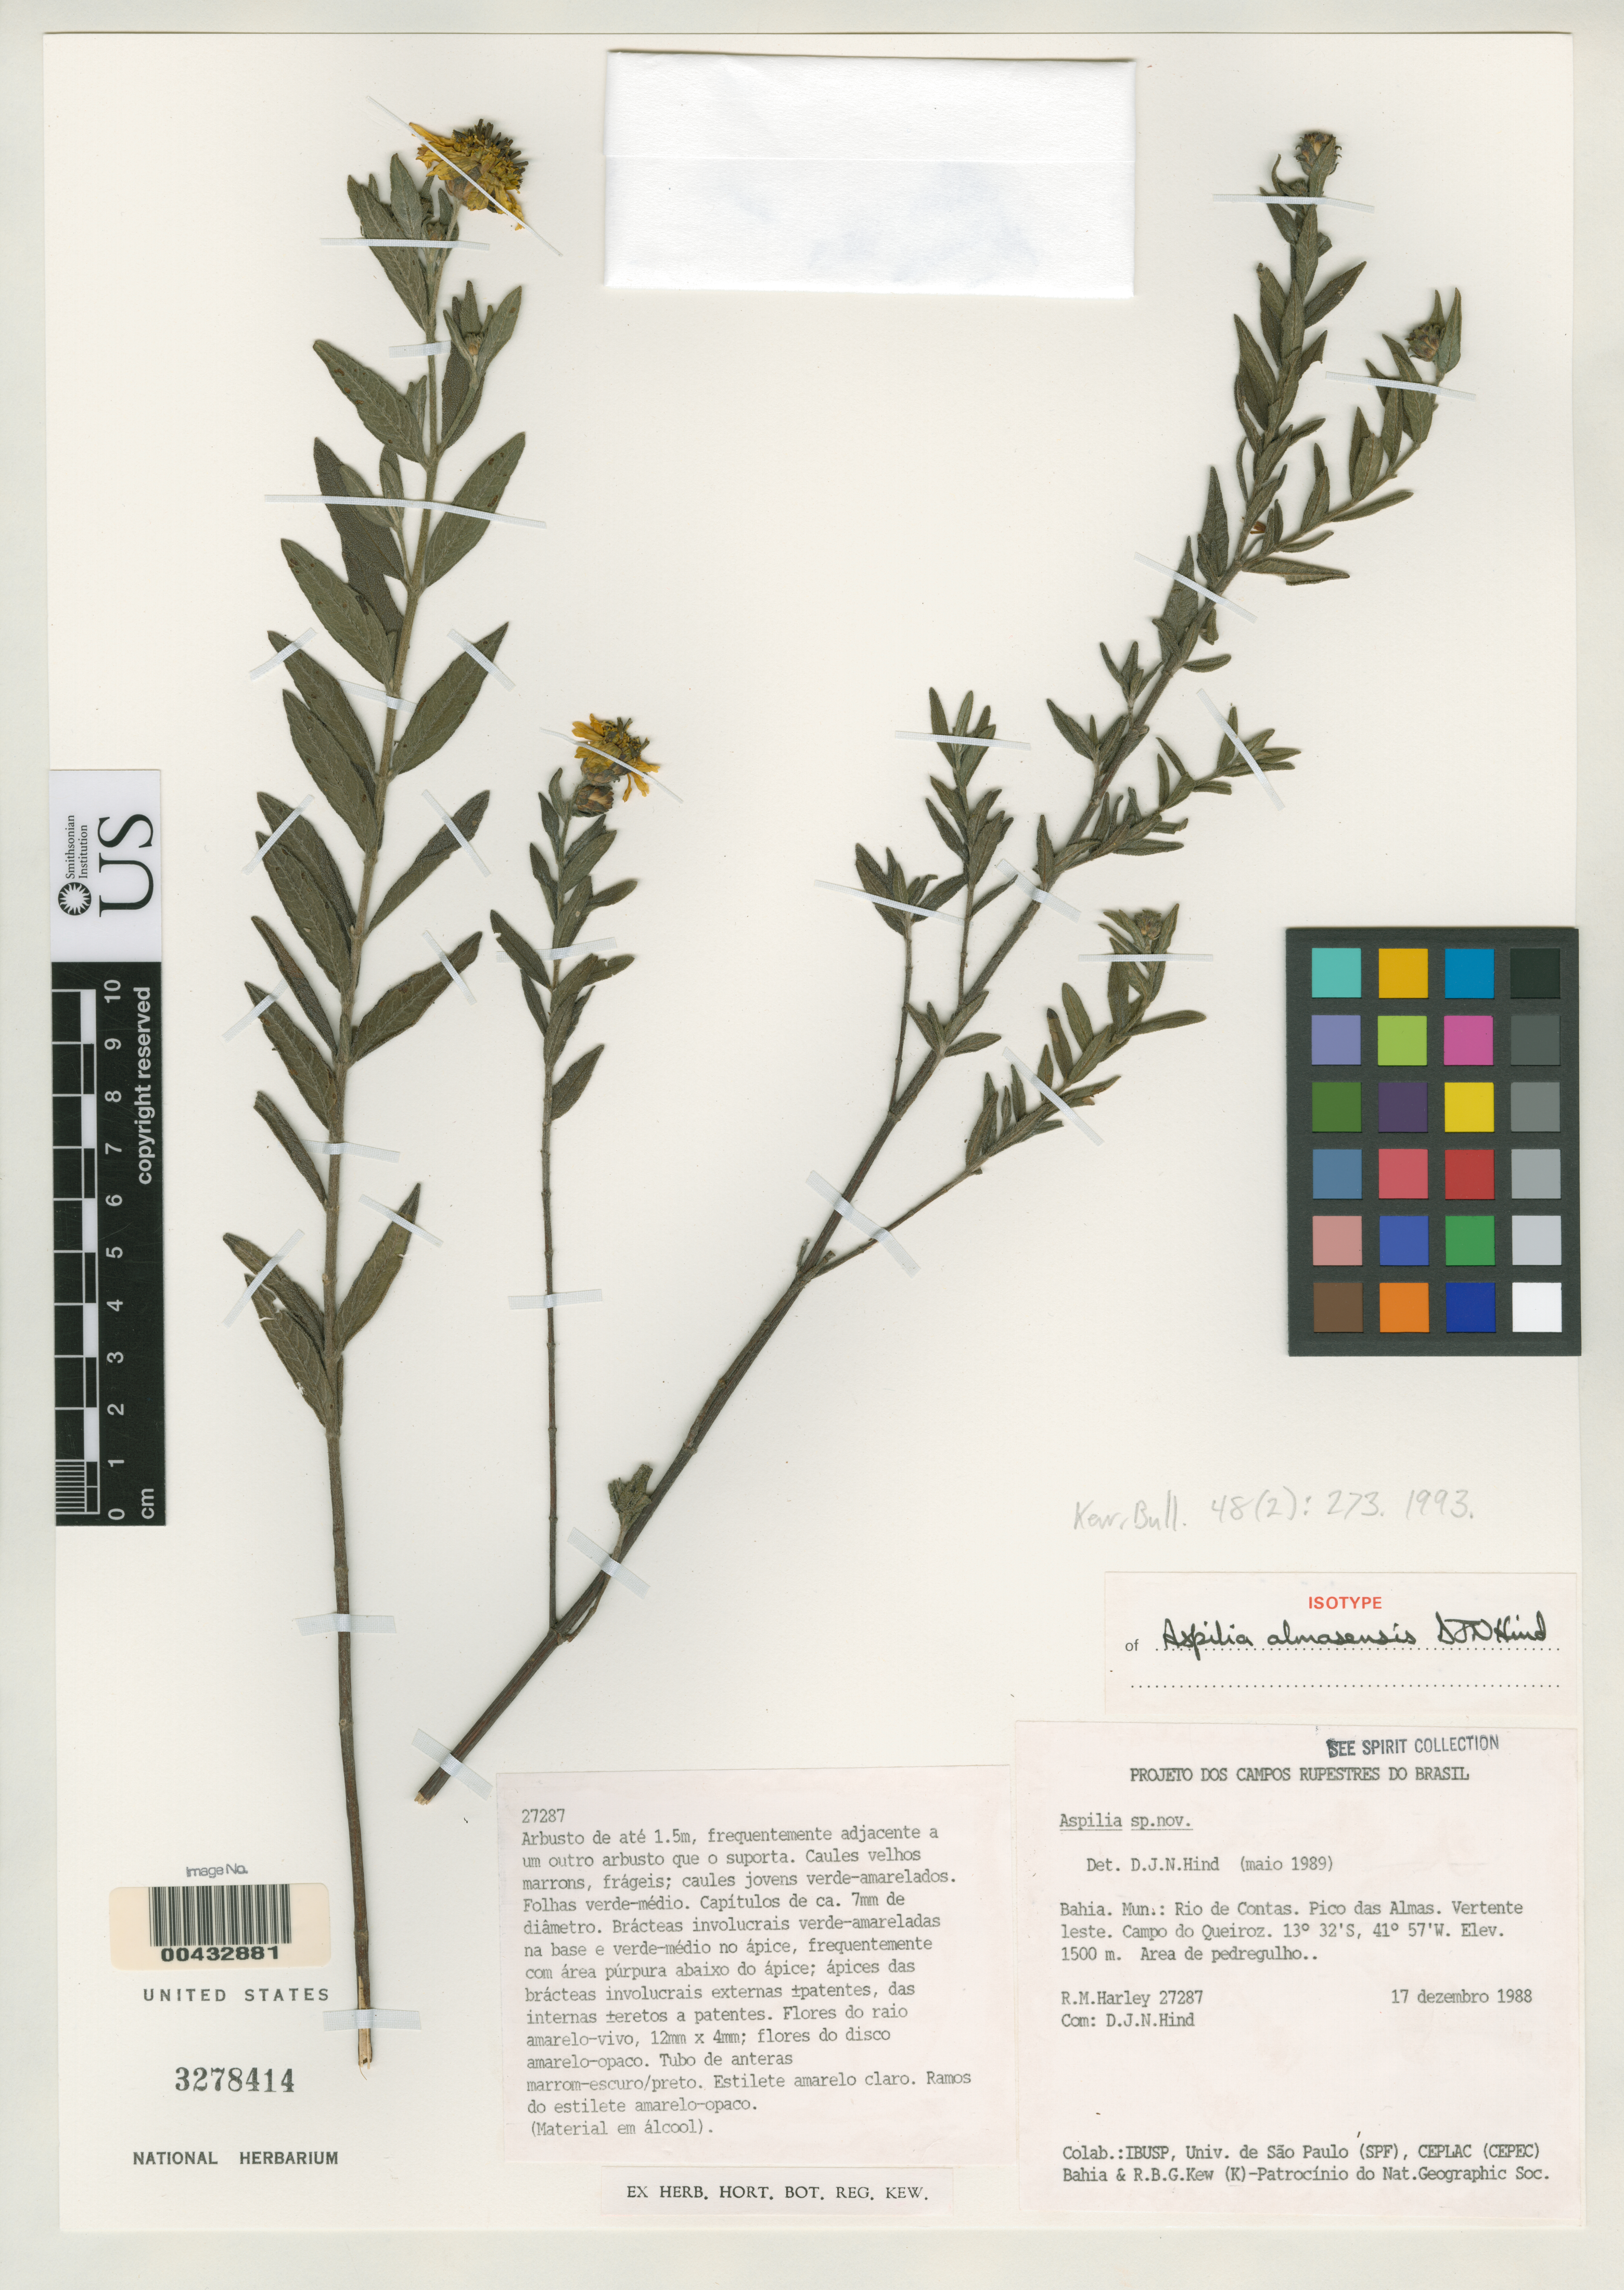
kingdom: Plantae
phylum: Tracheophyta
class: Magnoliopsida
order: Asterales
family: Asteraceae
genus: Aspilia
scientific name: Aspilia almasensis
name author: D.J.N. Hind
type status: Isotype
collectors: R. M. Harley & D. J. N. Hind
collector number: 27287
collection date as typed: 17 Dec 1988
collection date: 1988-12-17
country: Brazil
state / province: Bahia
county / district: Rio de Contas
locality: Pico das Almas, Vertente Leste, Campo do Querioz.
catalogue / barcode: US 3278414